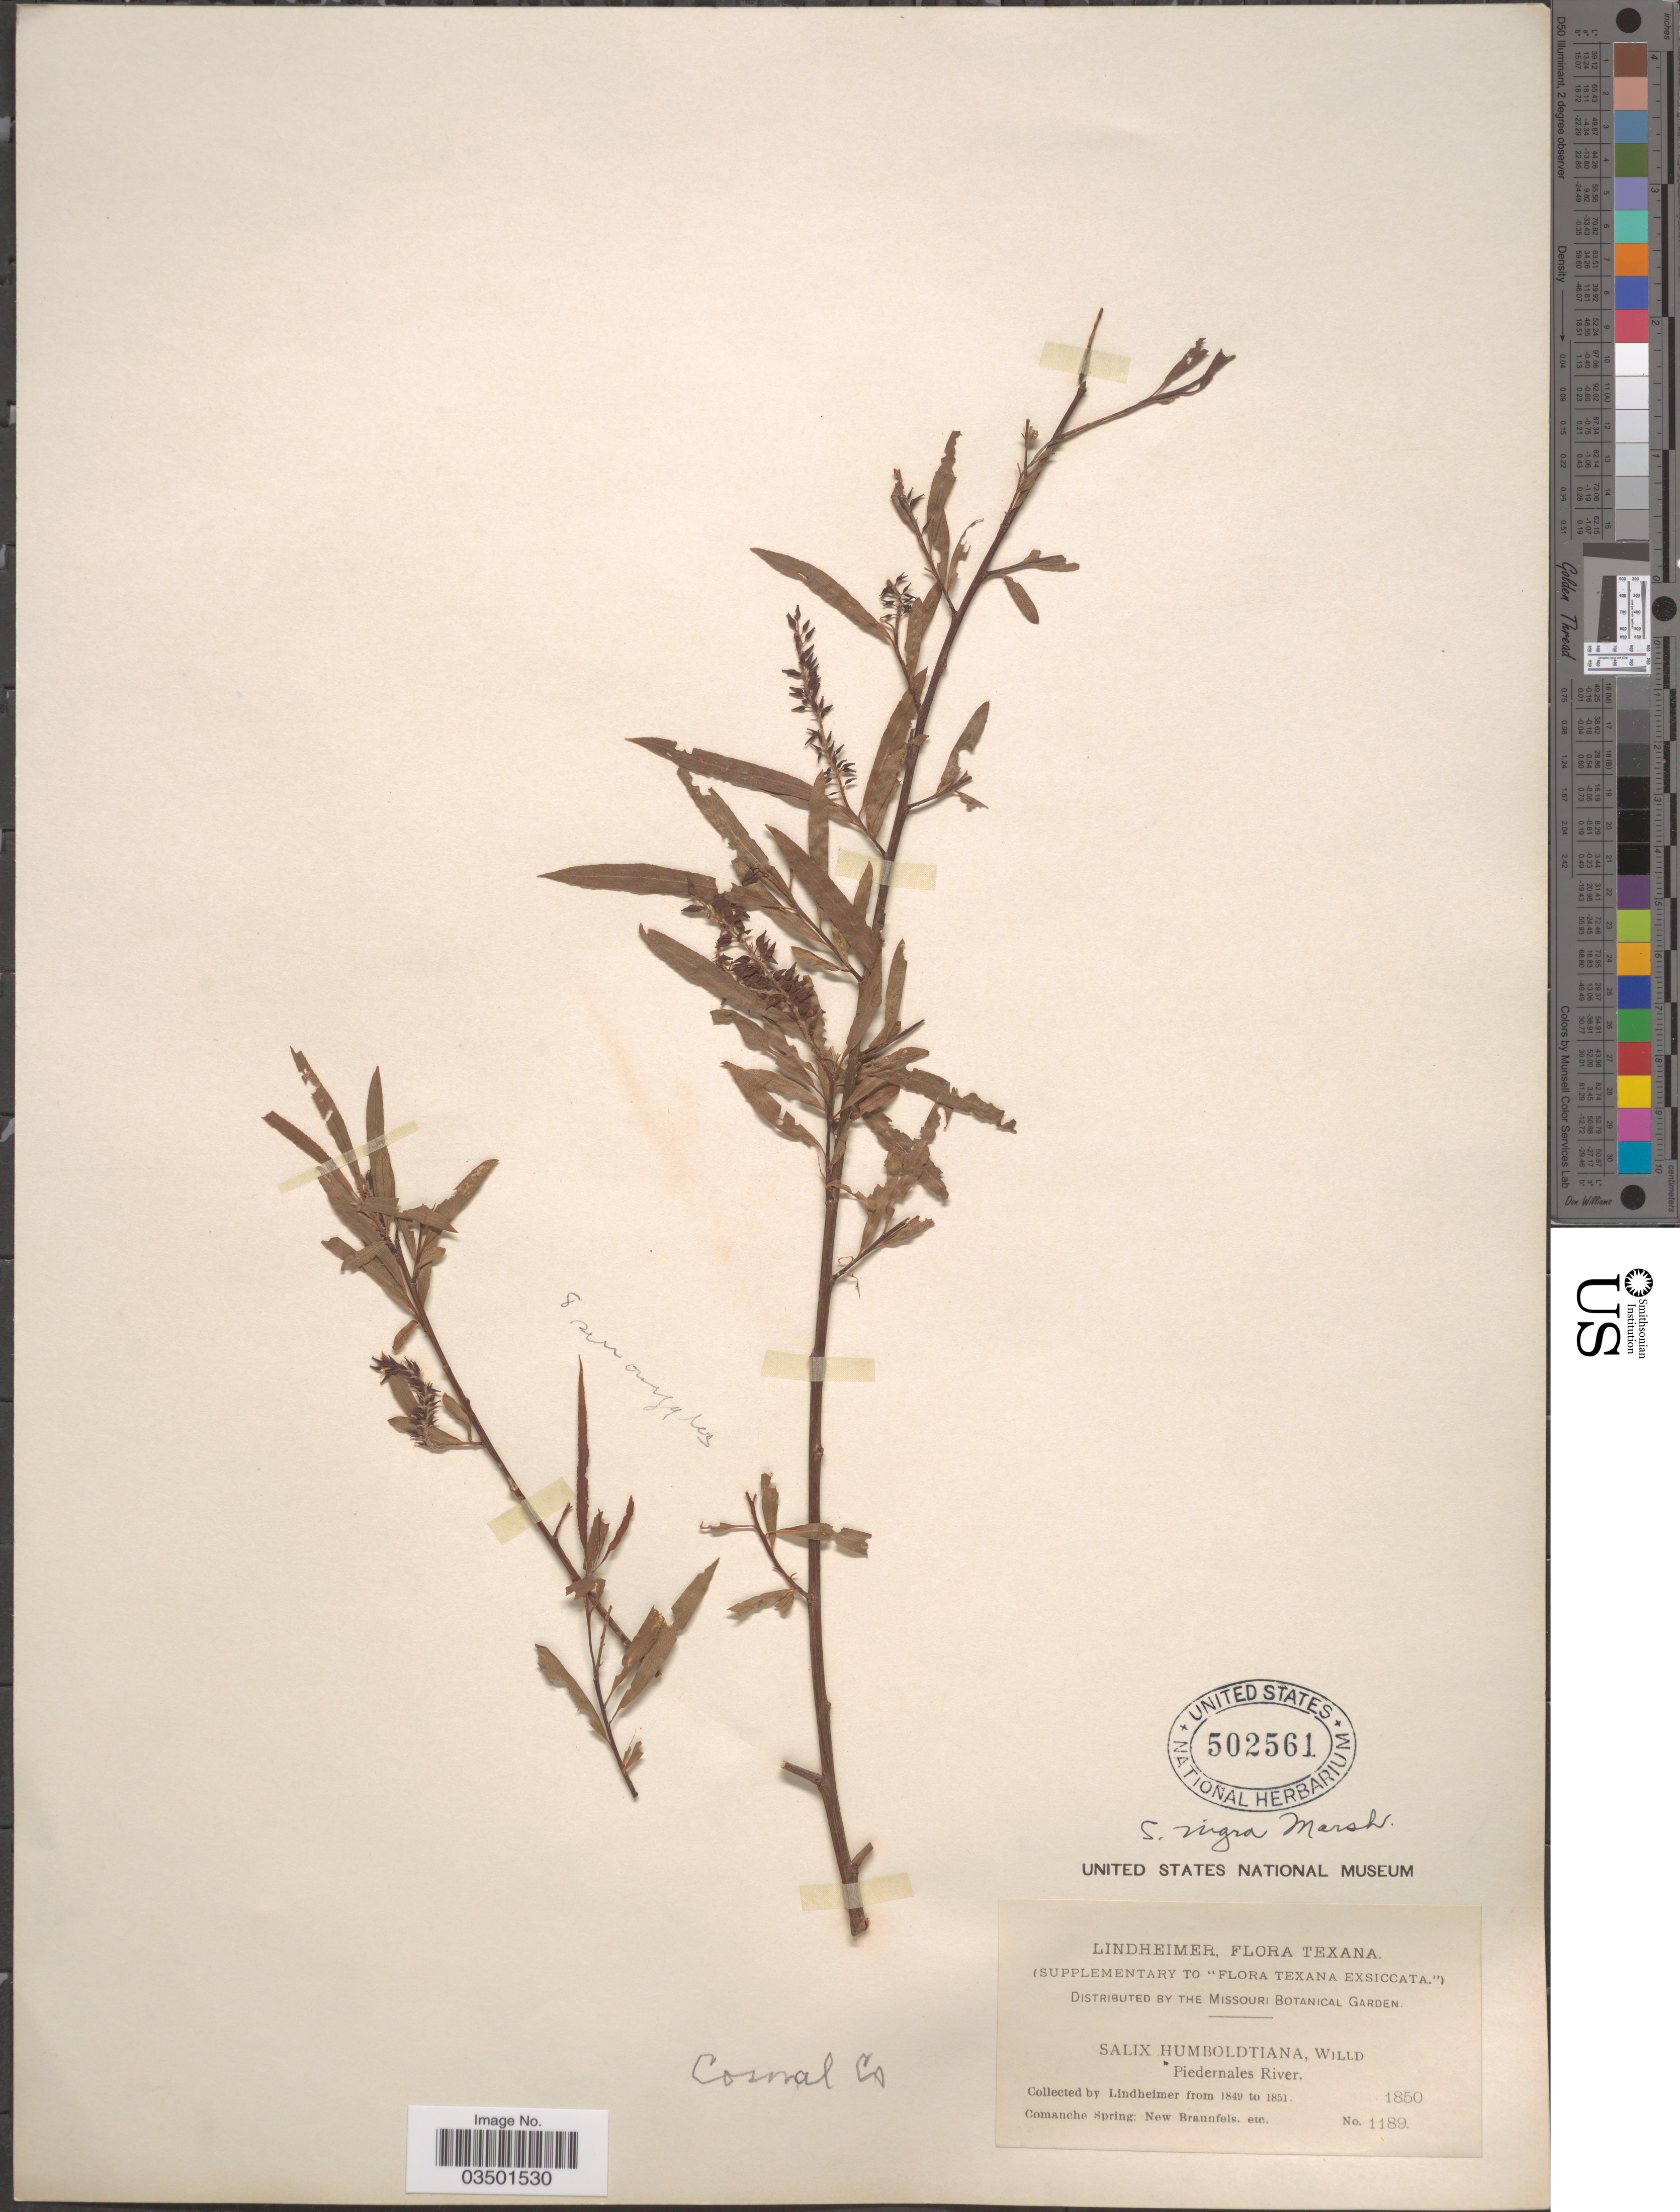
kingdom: Plantae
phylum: Tracheophyta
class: Magnoliopsida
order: Malpighiales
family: Salicaceae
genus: Salix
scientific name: Salix nigra var. lindheimeri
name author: C.K. Schneid.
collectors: -. Lindheimer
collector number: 1189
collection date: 1850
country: United States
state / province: Texas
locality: Piedernales River. Cosmal Co.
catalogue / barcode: US 502561